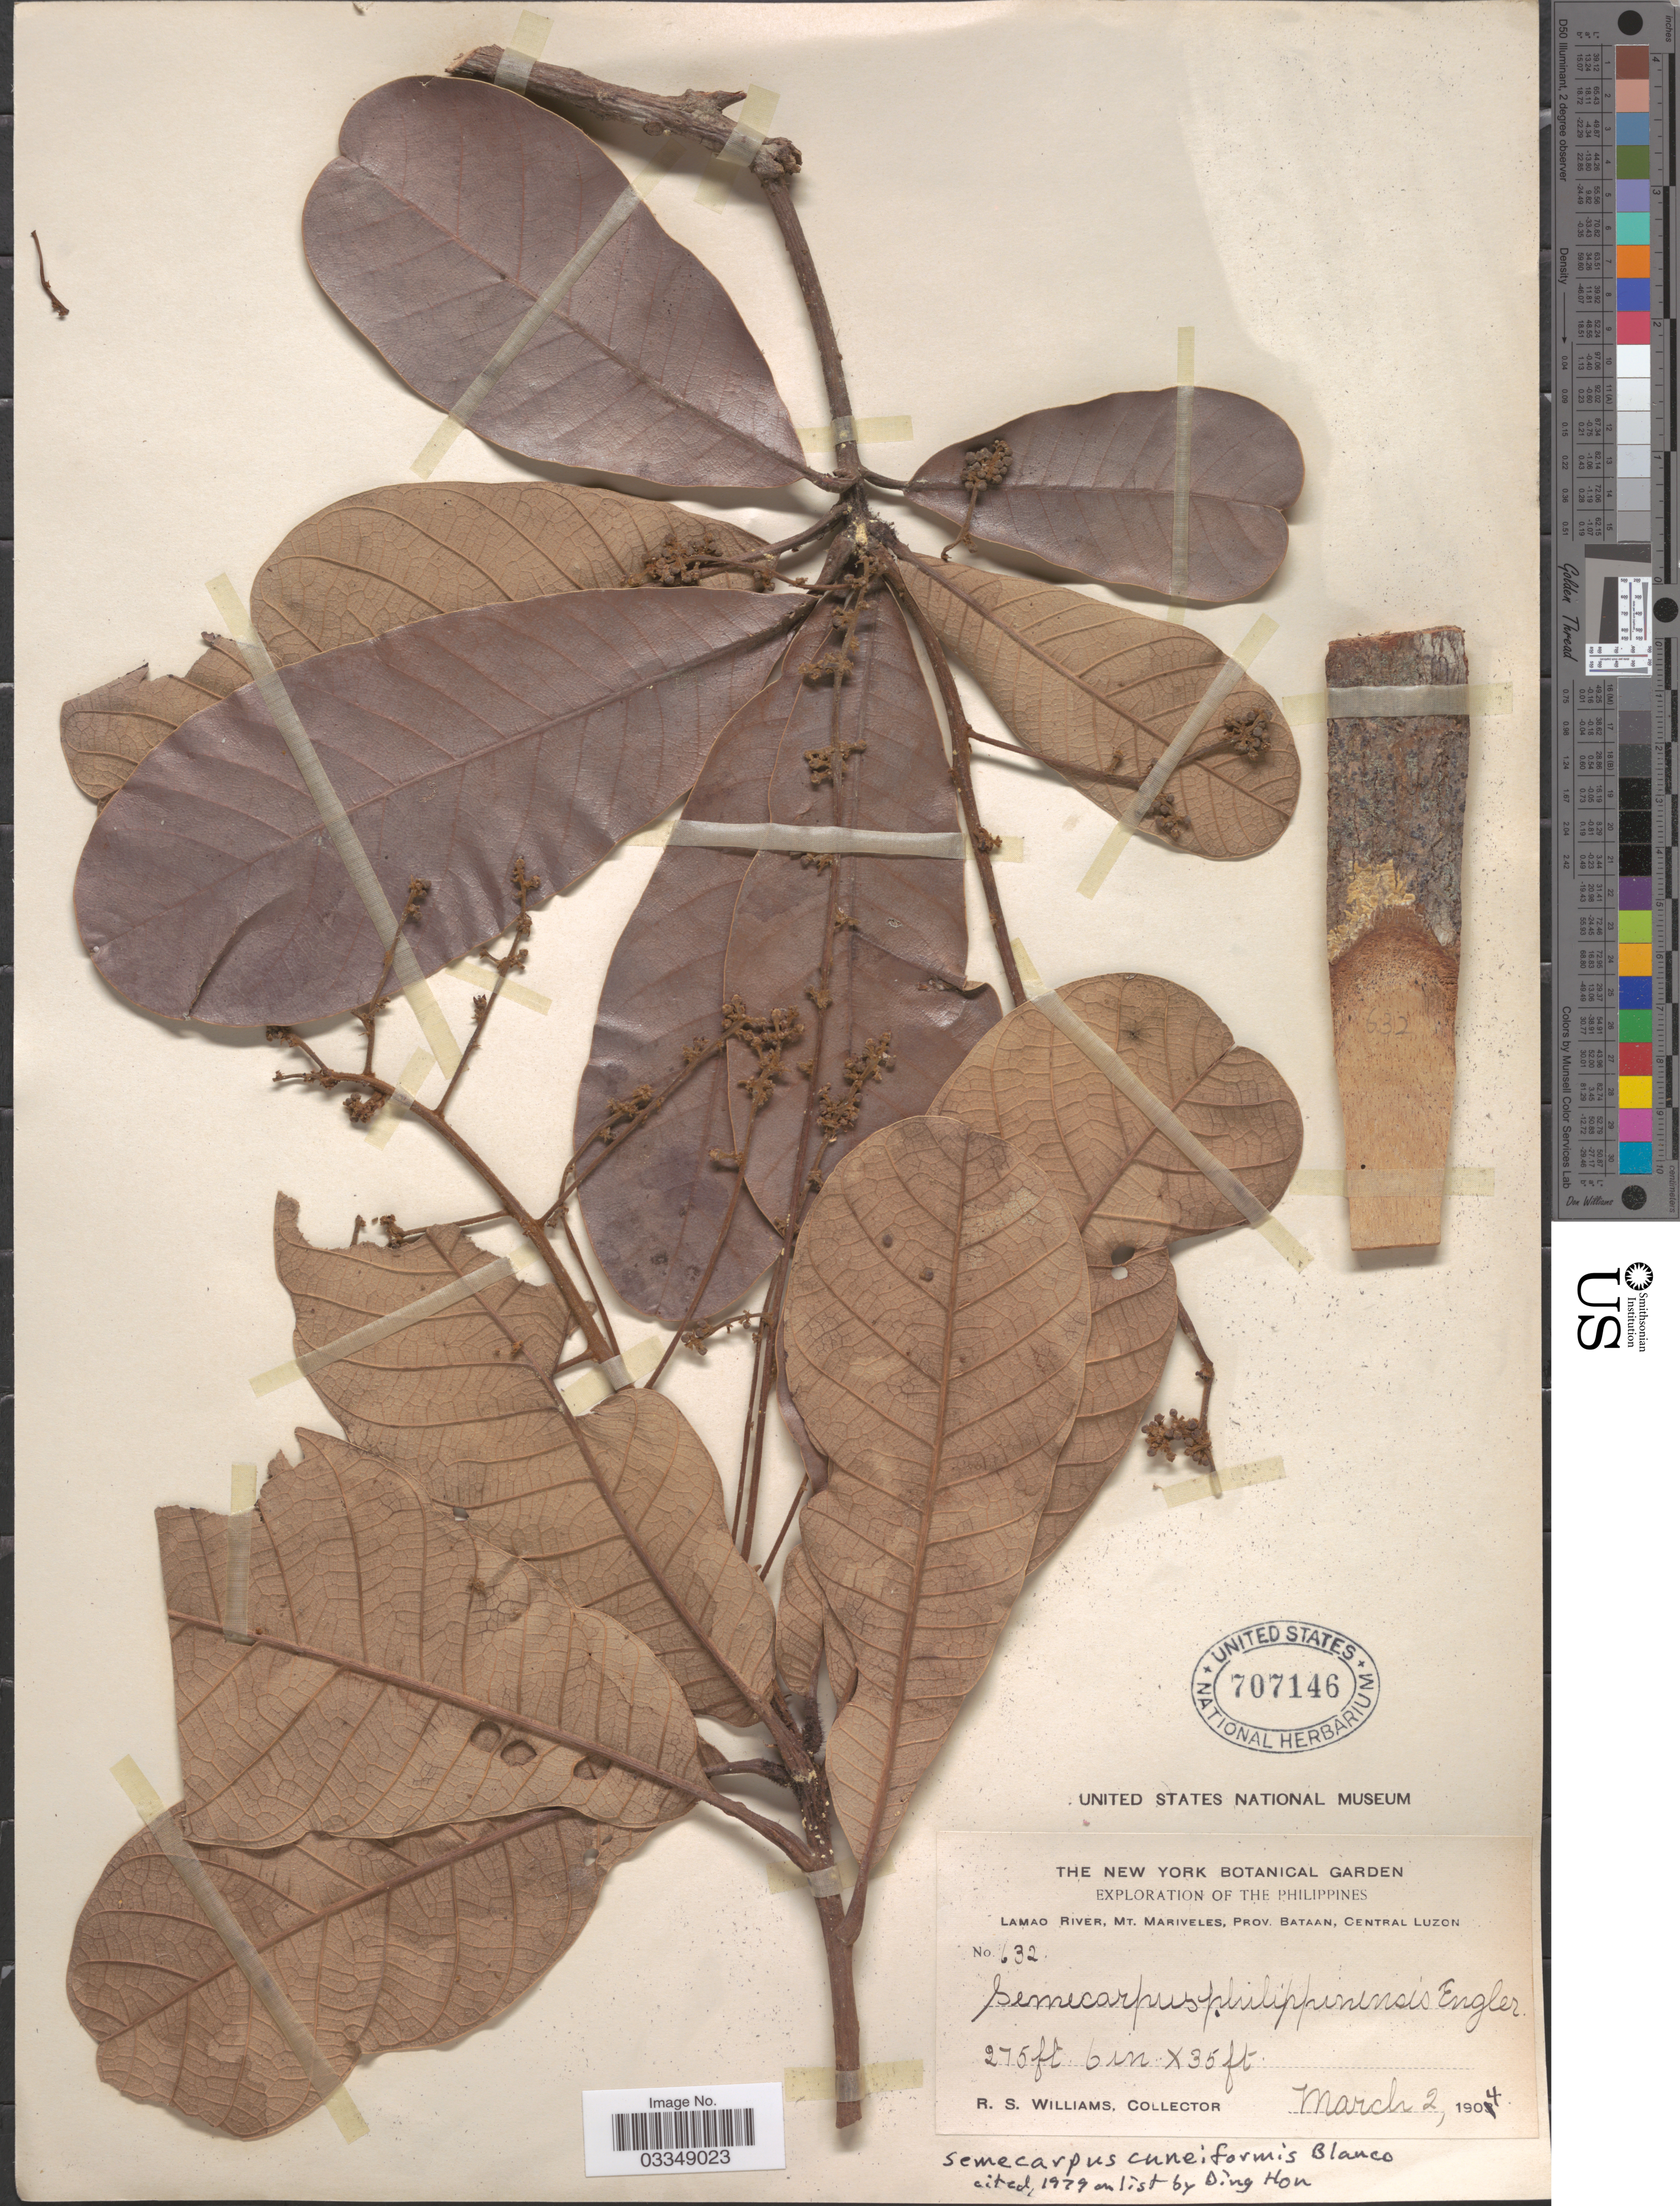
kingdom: Plantae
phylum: Tracheophyta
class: Magnoliopsida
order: Sapindales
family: Anacardiaceae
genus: Semecarpus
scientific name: Semecarpus cuneiformis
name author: Blanco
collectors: R. S. Williams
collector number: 632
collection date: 1904-03-02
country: Philippines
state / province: Central Luzon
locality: Lamao River, Mt. Mariveles, Prov. Bataan.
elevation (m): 84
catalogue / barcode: US 707146